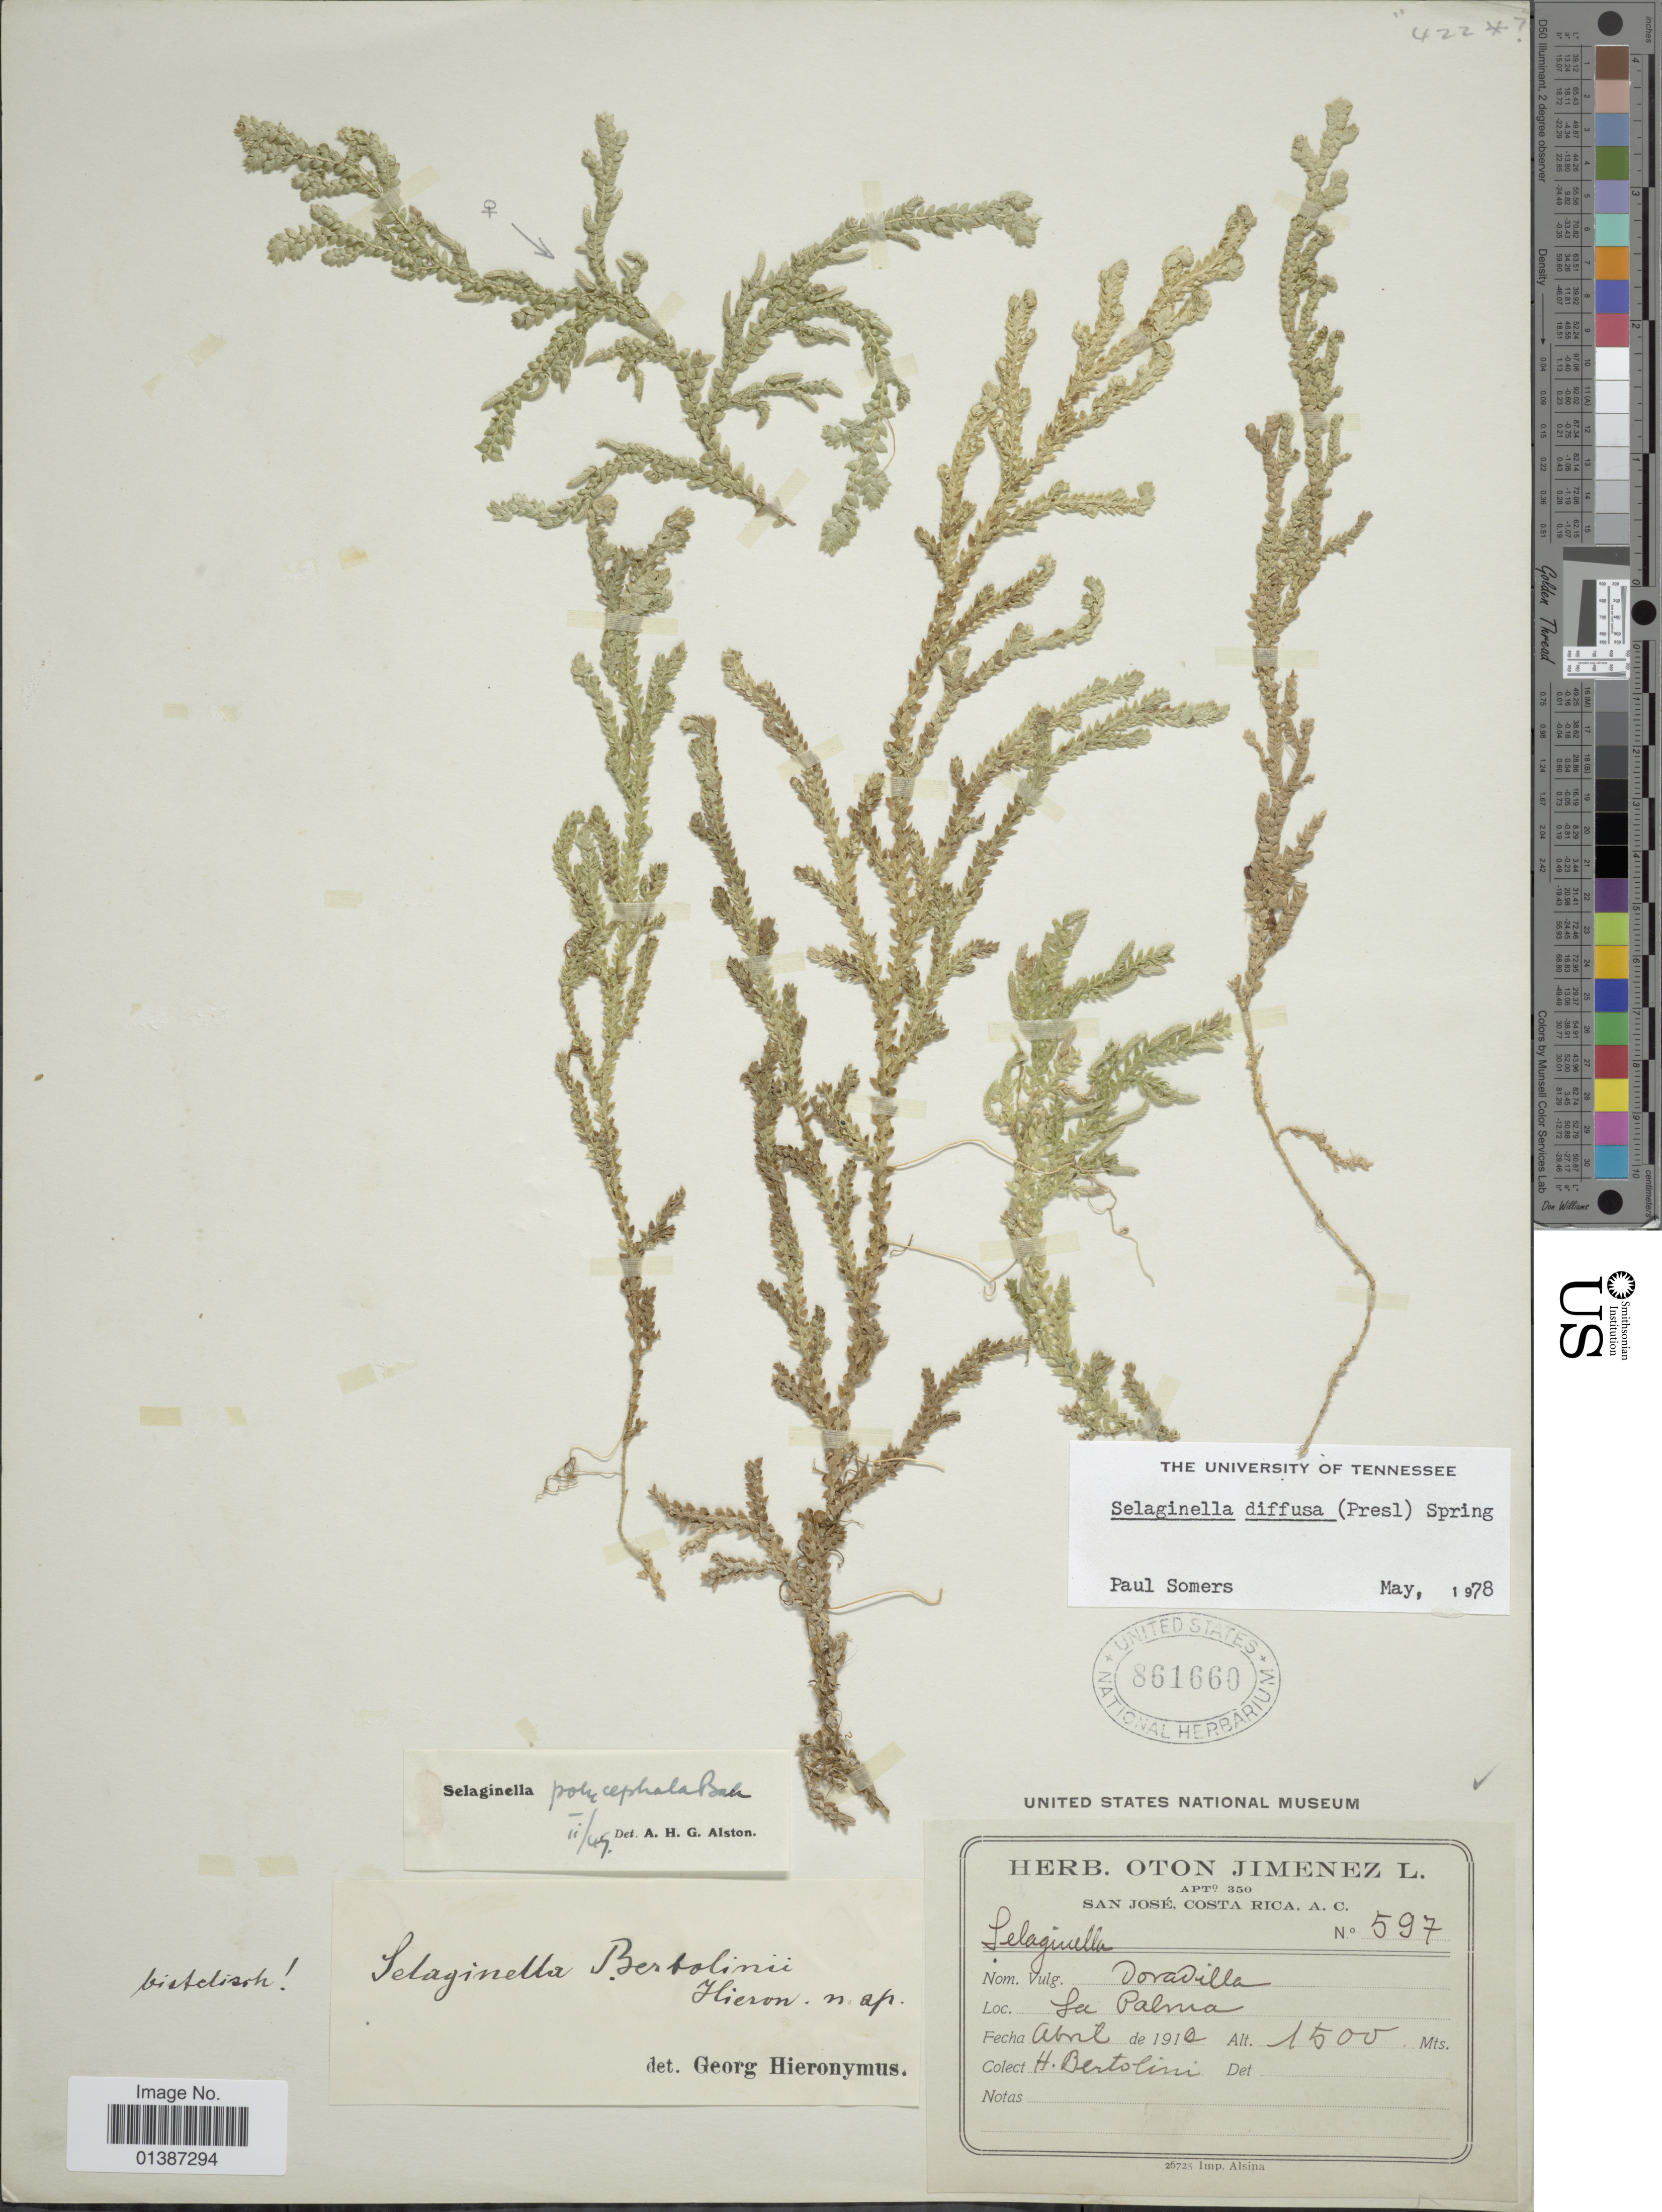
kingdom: Plantae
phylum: Tracheophyta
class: Lycopodiopsida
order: Selaginellales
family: Selaginellaceae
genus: Selaginella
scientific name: Selaginella diffusa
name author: (C. Presl) Spring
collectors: H. Bertolini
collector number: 597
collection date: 1910-04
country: Costa Rica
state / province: San José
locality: La Palma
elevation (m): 1500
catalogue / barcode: US 861660